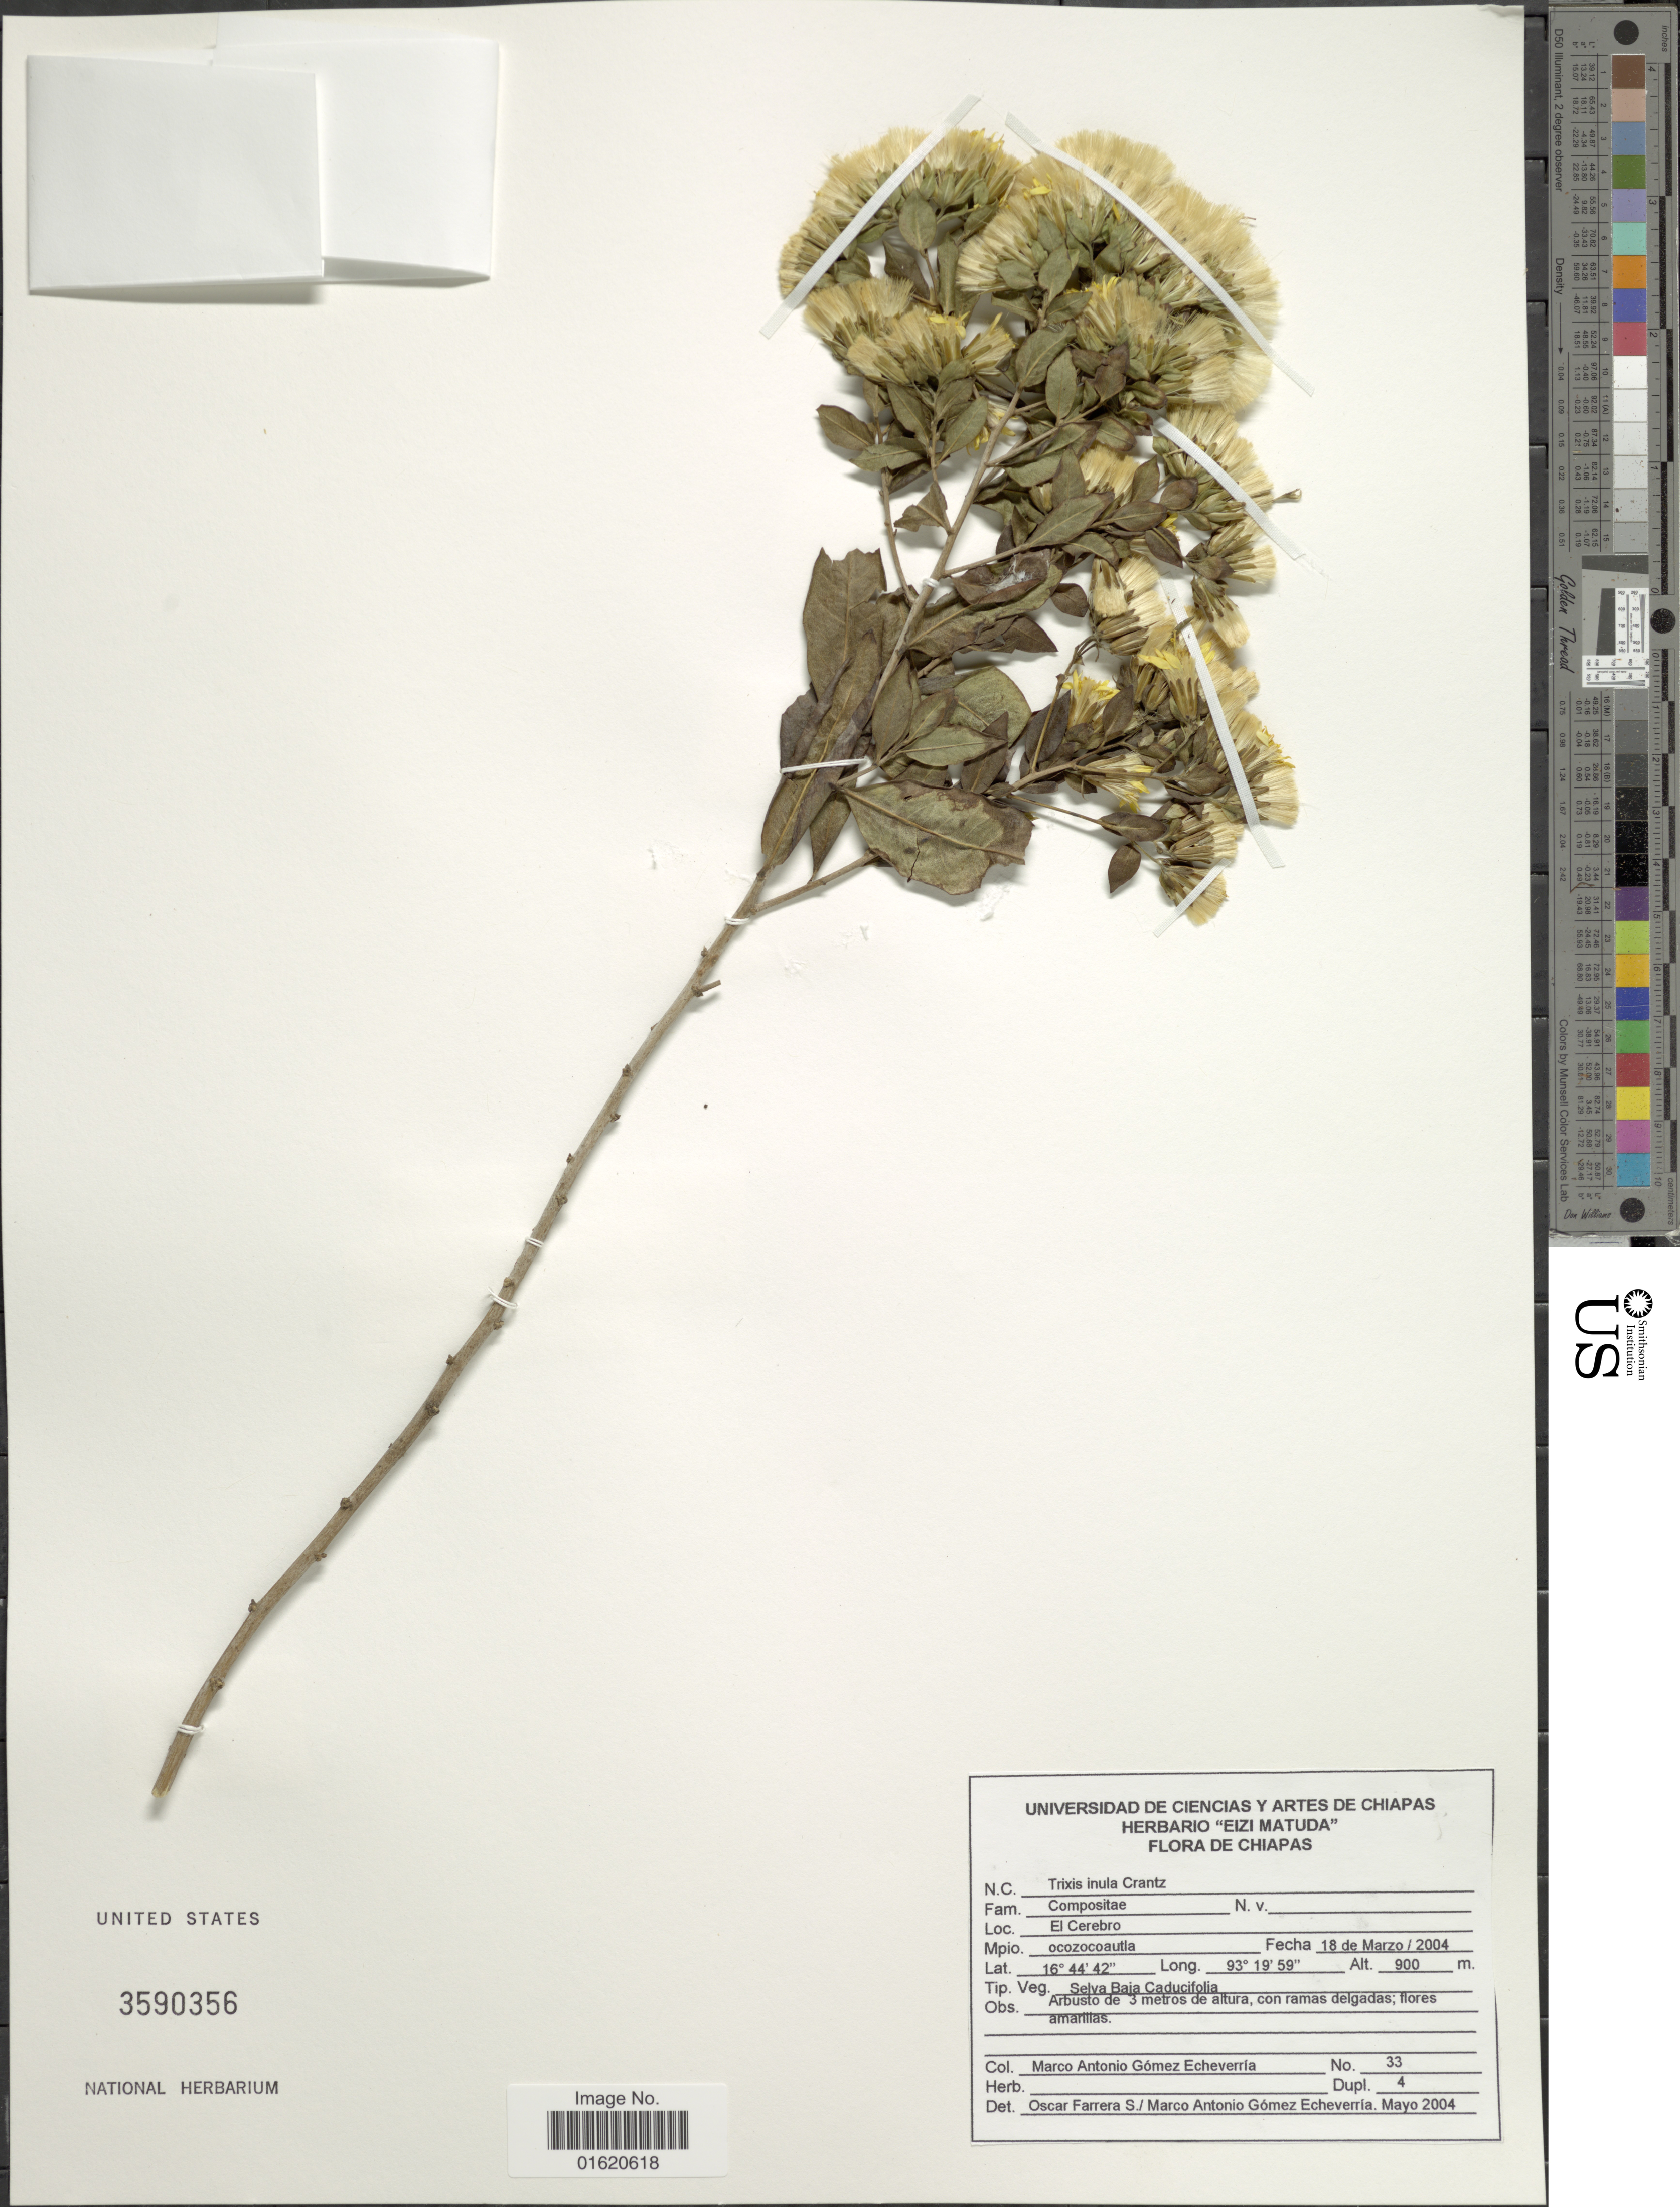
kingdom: Plantae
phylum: Tracheophyta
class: Magnoliopsida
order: Asterales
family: Asteraceae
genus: Trixis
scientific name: Trixis inula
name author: Crantz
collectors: M. Echeverria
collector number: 33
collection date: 2004-03-18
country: Mexico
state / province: Chiapas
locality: El Cerebro, Mpio. ocozocoautla, Selva Baja Caducifolia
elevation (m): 900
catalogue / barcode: US 3590356